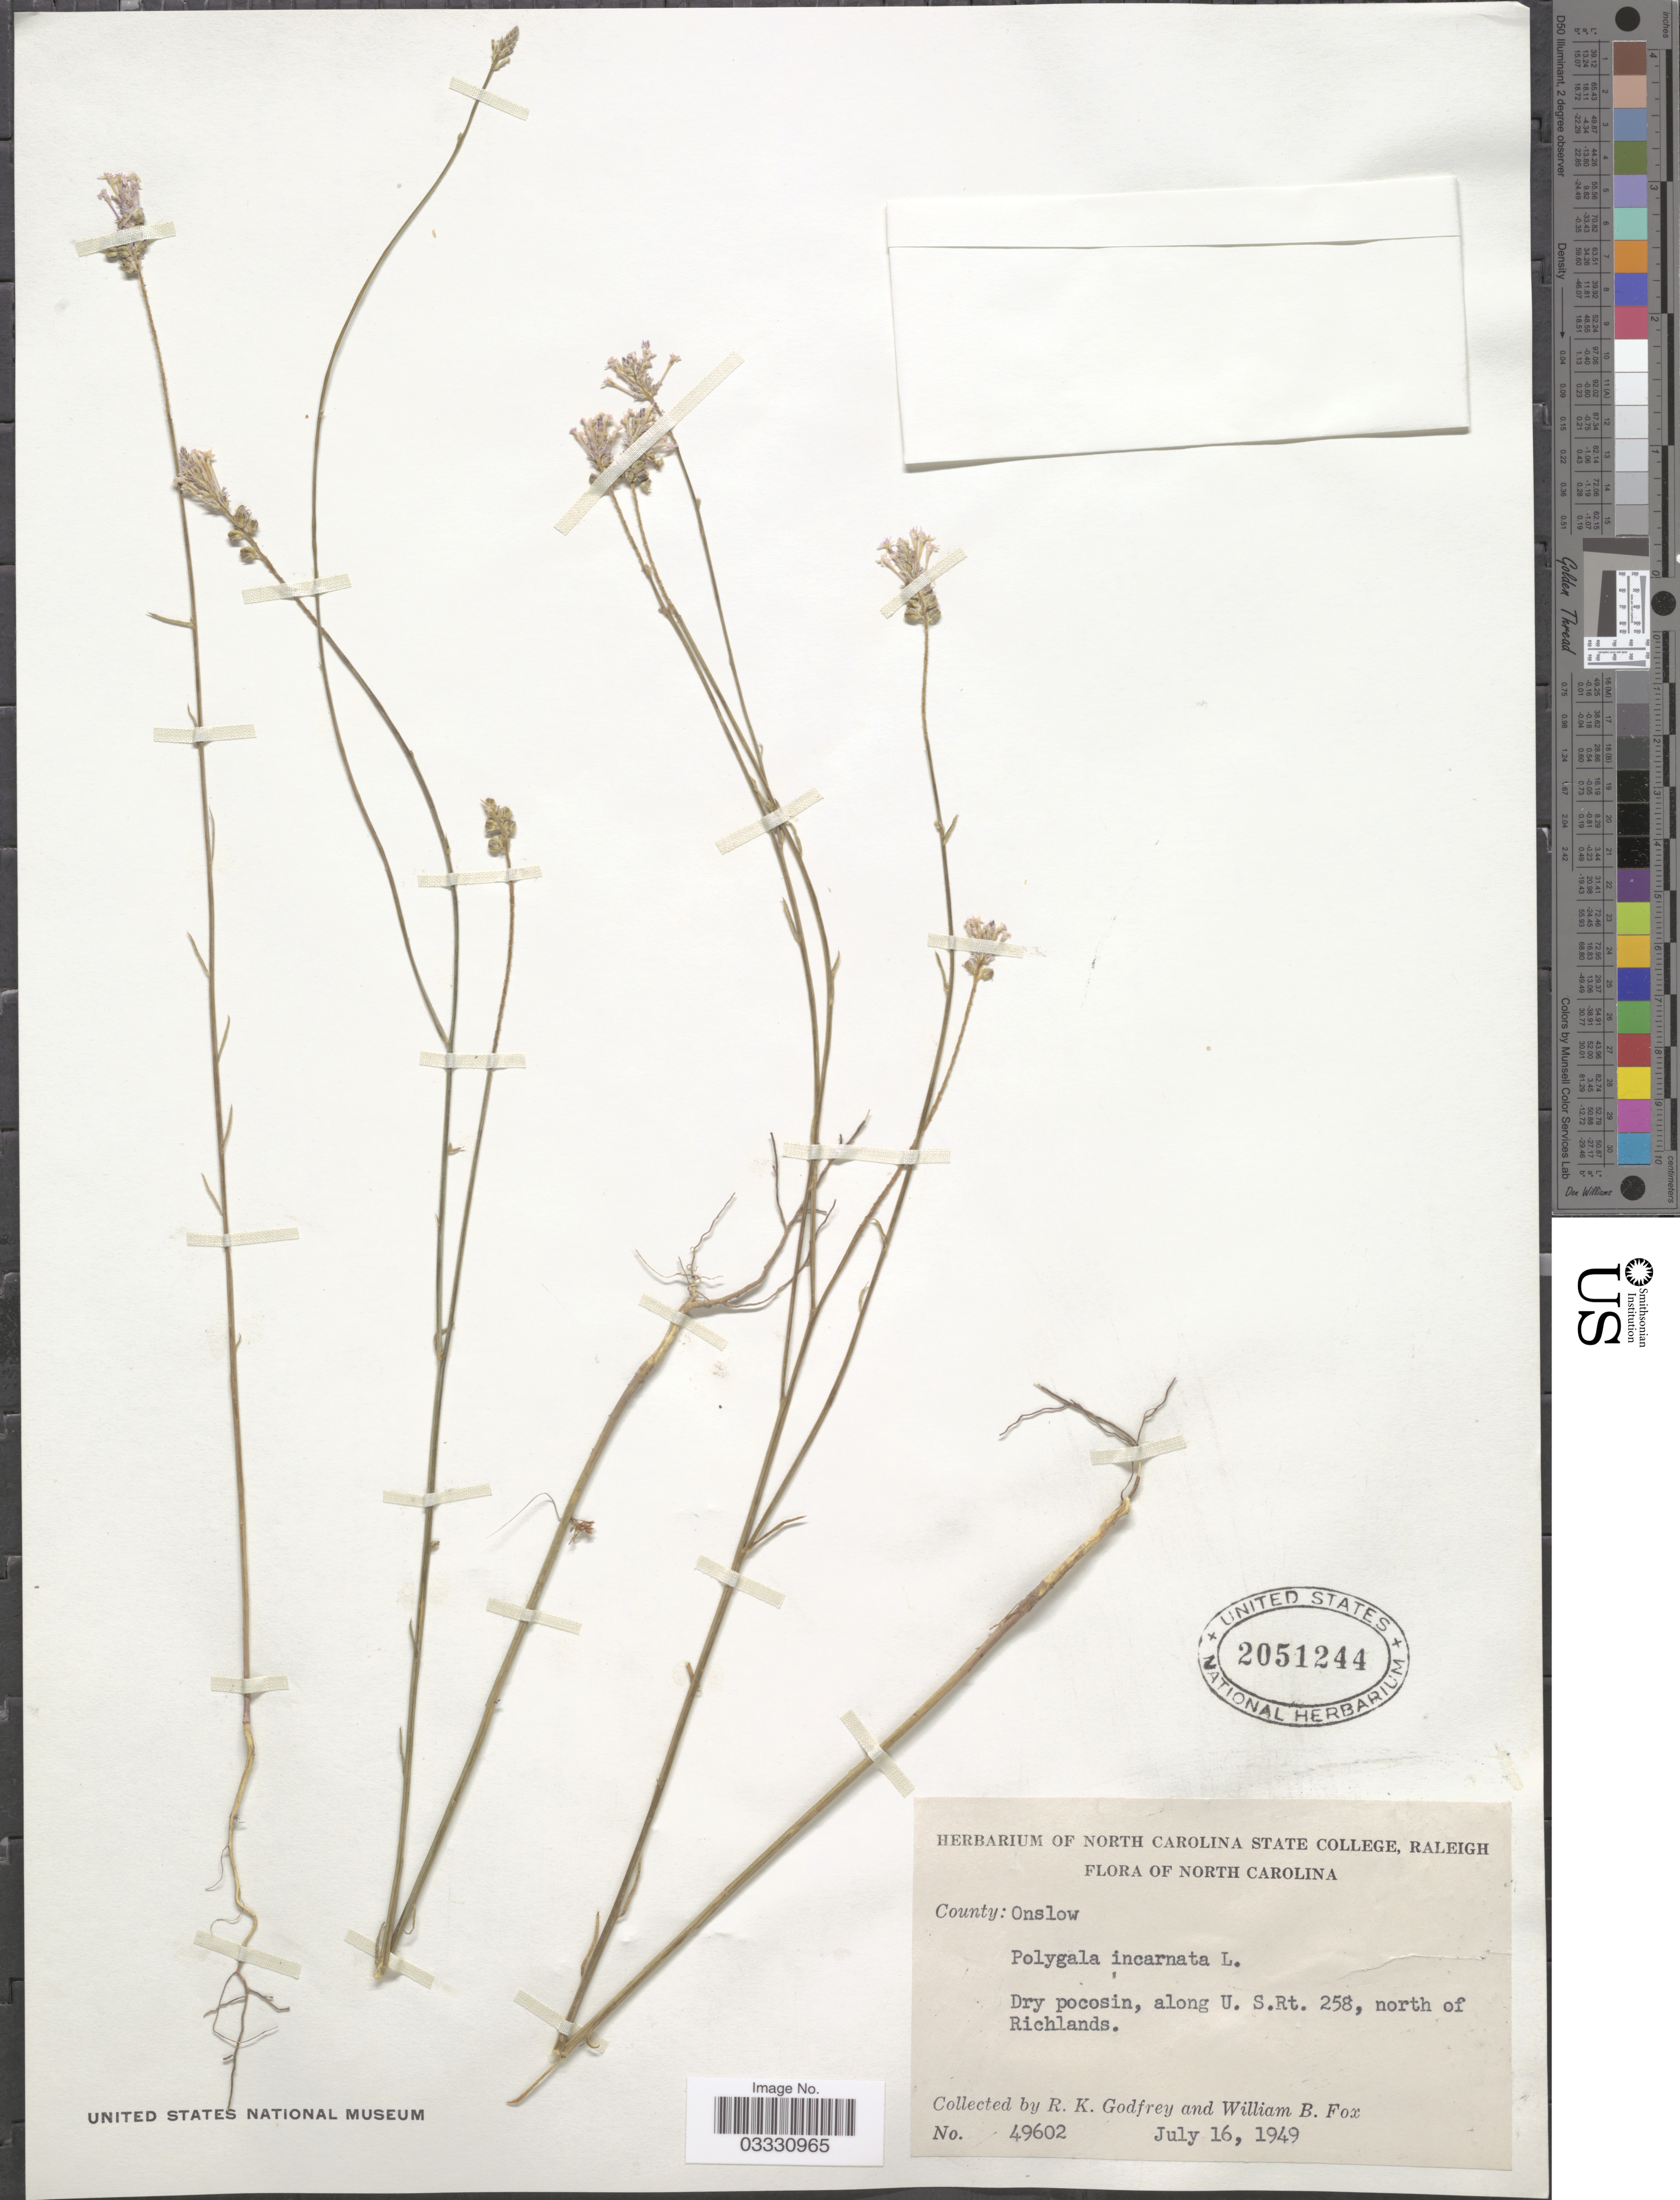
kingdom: Plantae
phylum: Tracheophyta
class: Magnoliopsida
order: Fabales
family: Polygalaceae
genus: Polygala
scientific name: Polygala incarnata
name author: L.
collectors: R. K. Godfrey & W. B. Fox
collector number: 49602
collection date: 1949-07-16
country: United States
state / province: North Carolina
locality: Along U.S. Rt. 258, north of Richlands.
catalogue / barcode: US 2051244